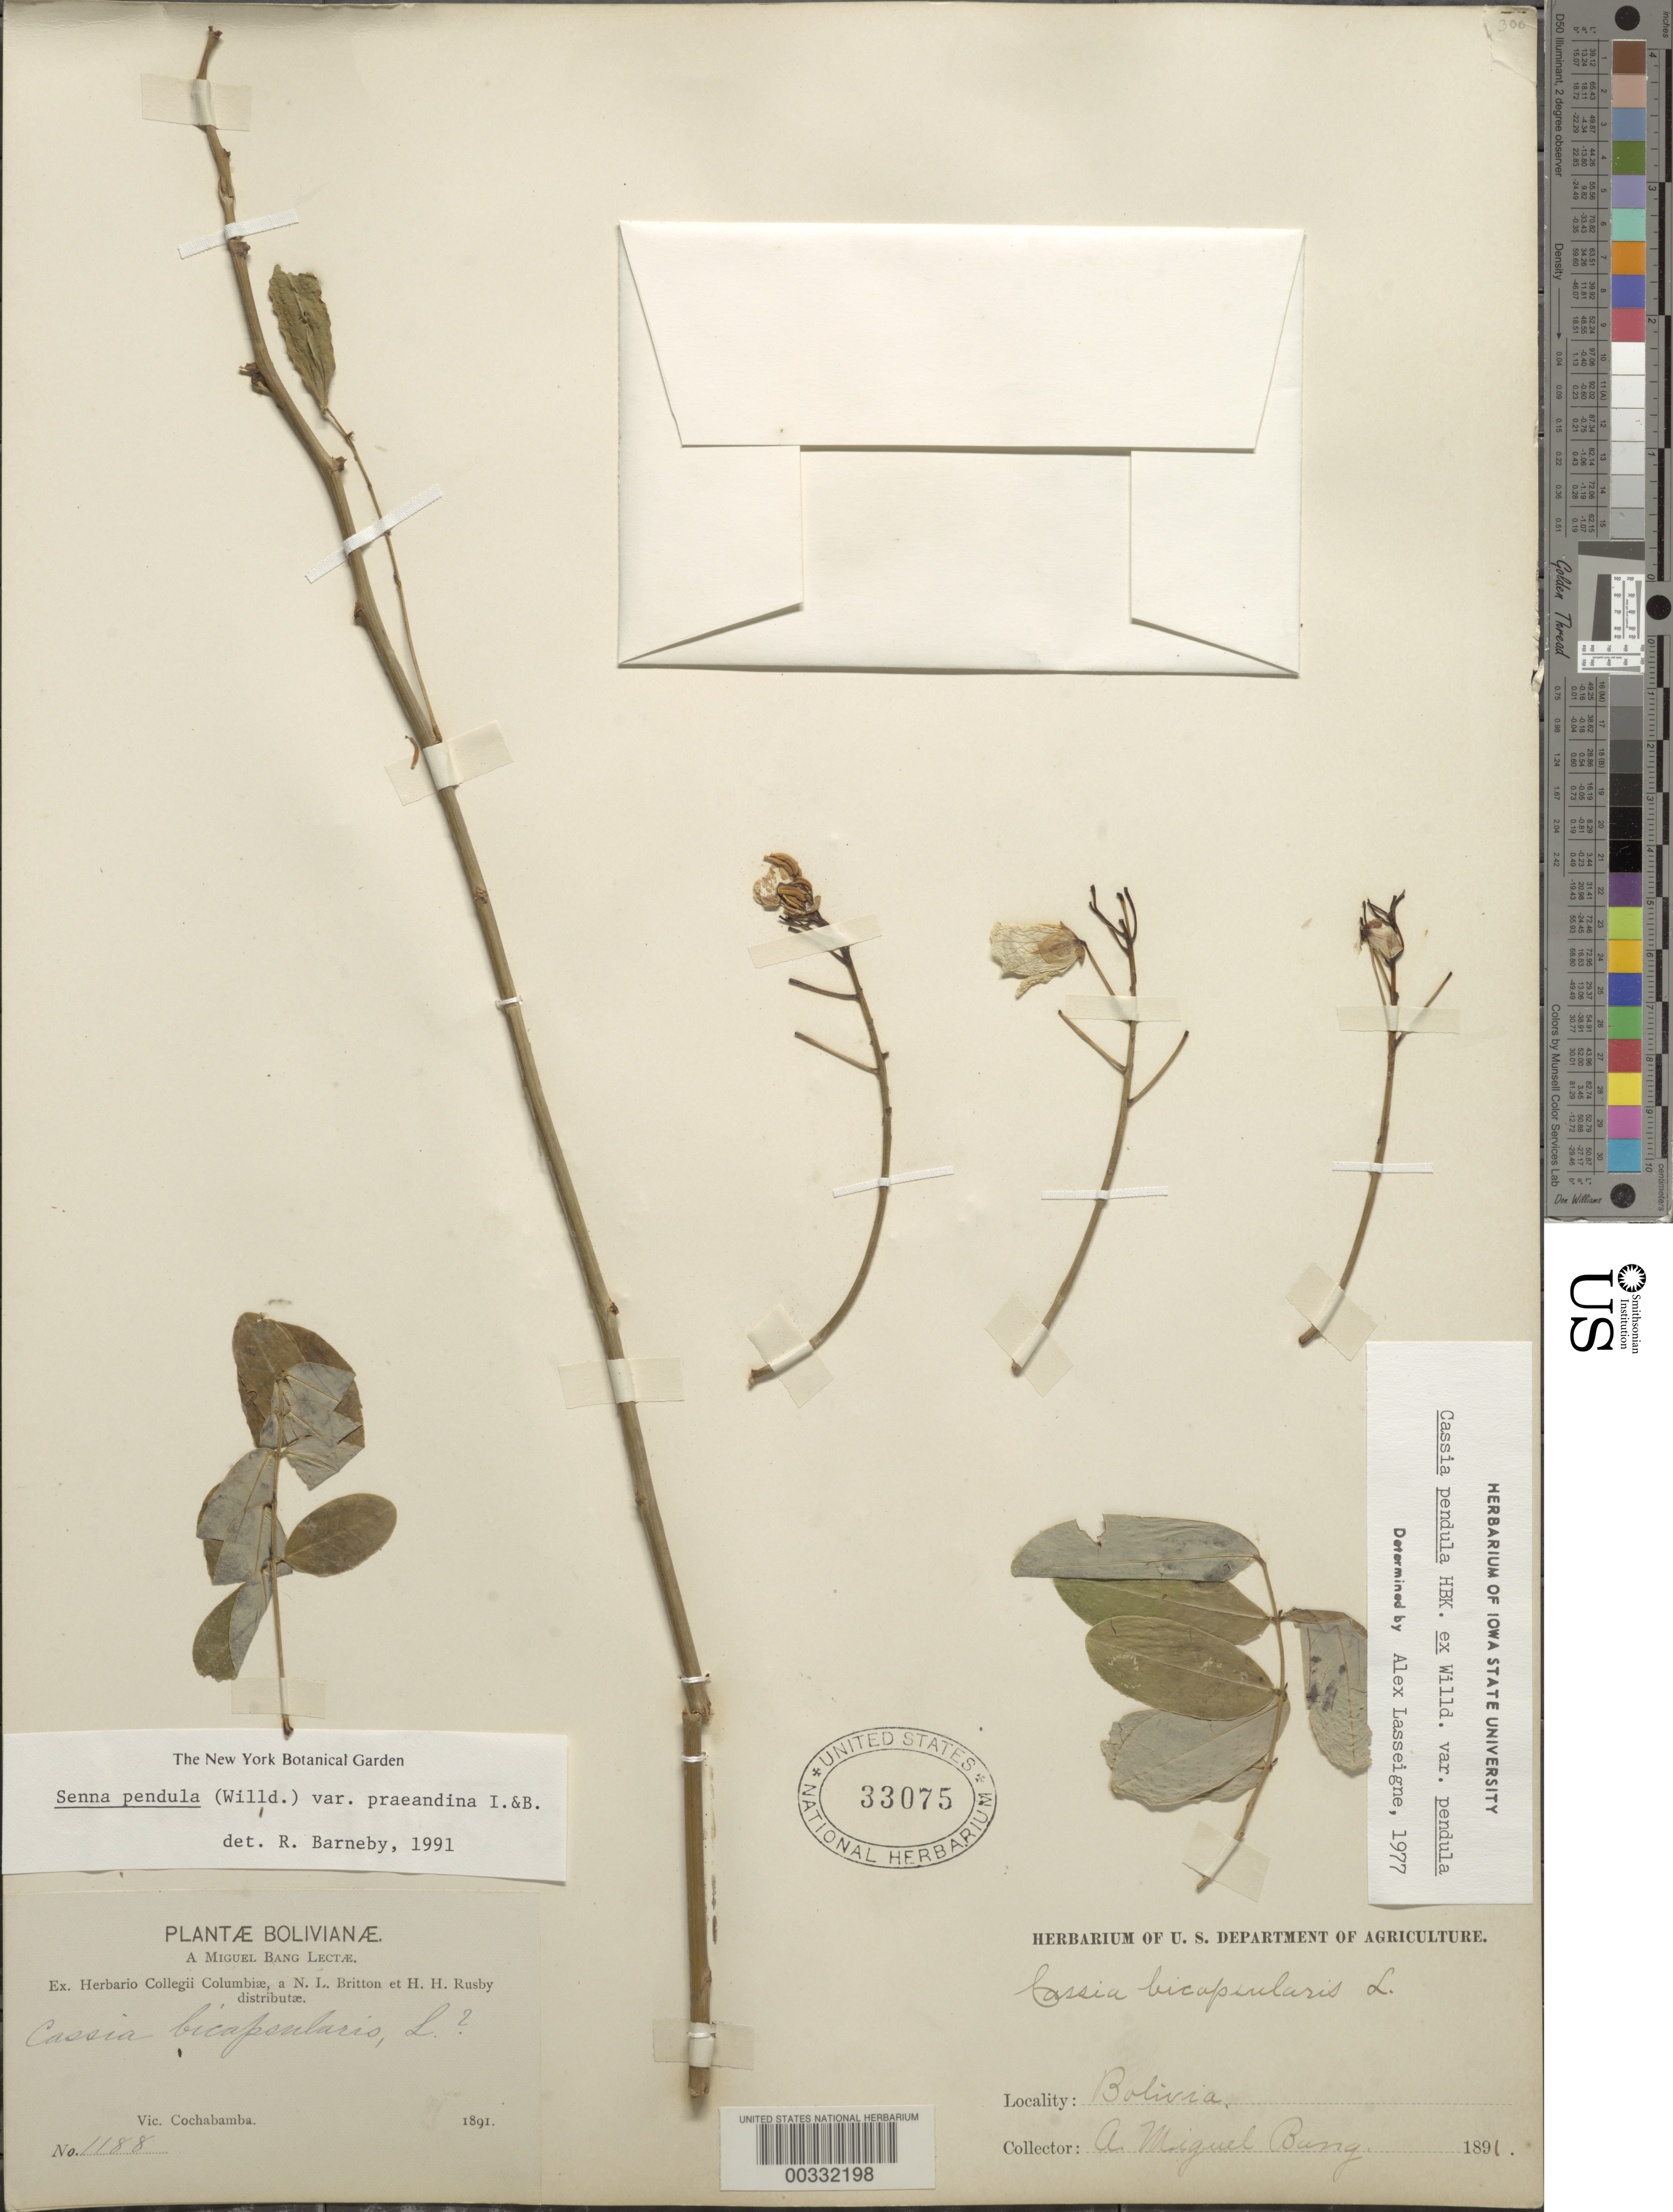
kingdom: Plantae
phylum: Tracheophyta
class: Magnoliopsida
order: Fabales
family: Fabaceae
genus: Senna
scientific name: Senna pendula var. praeandina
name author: H.S. Irwin & Barneby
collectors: M. Bang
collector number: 1188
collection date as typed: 1891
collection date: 1891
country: Bolivia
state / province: Cochabamba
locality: Vicinity of Cochabamba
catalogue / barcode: US 33075